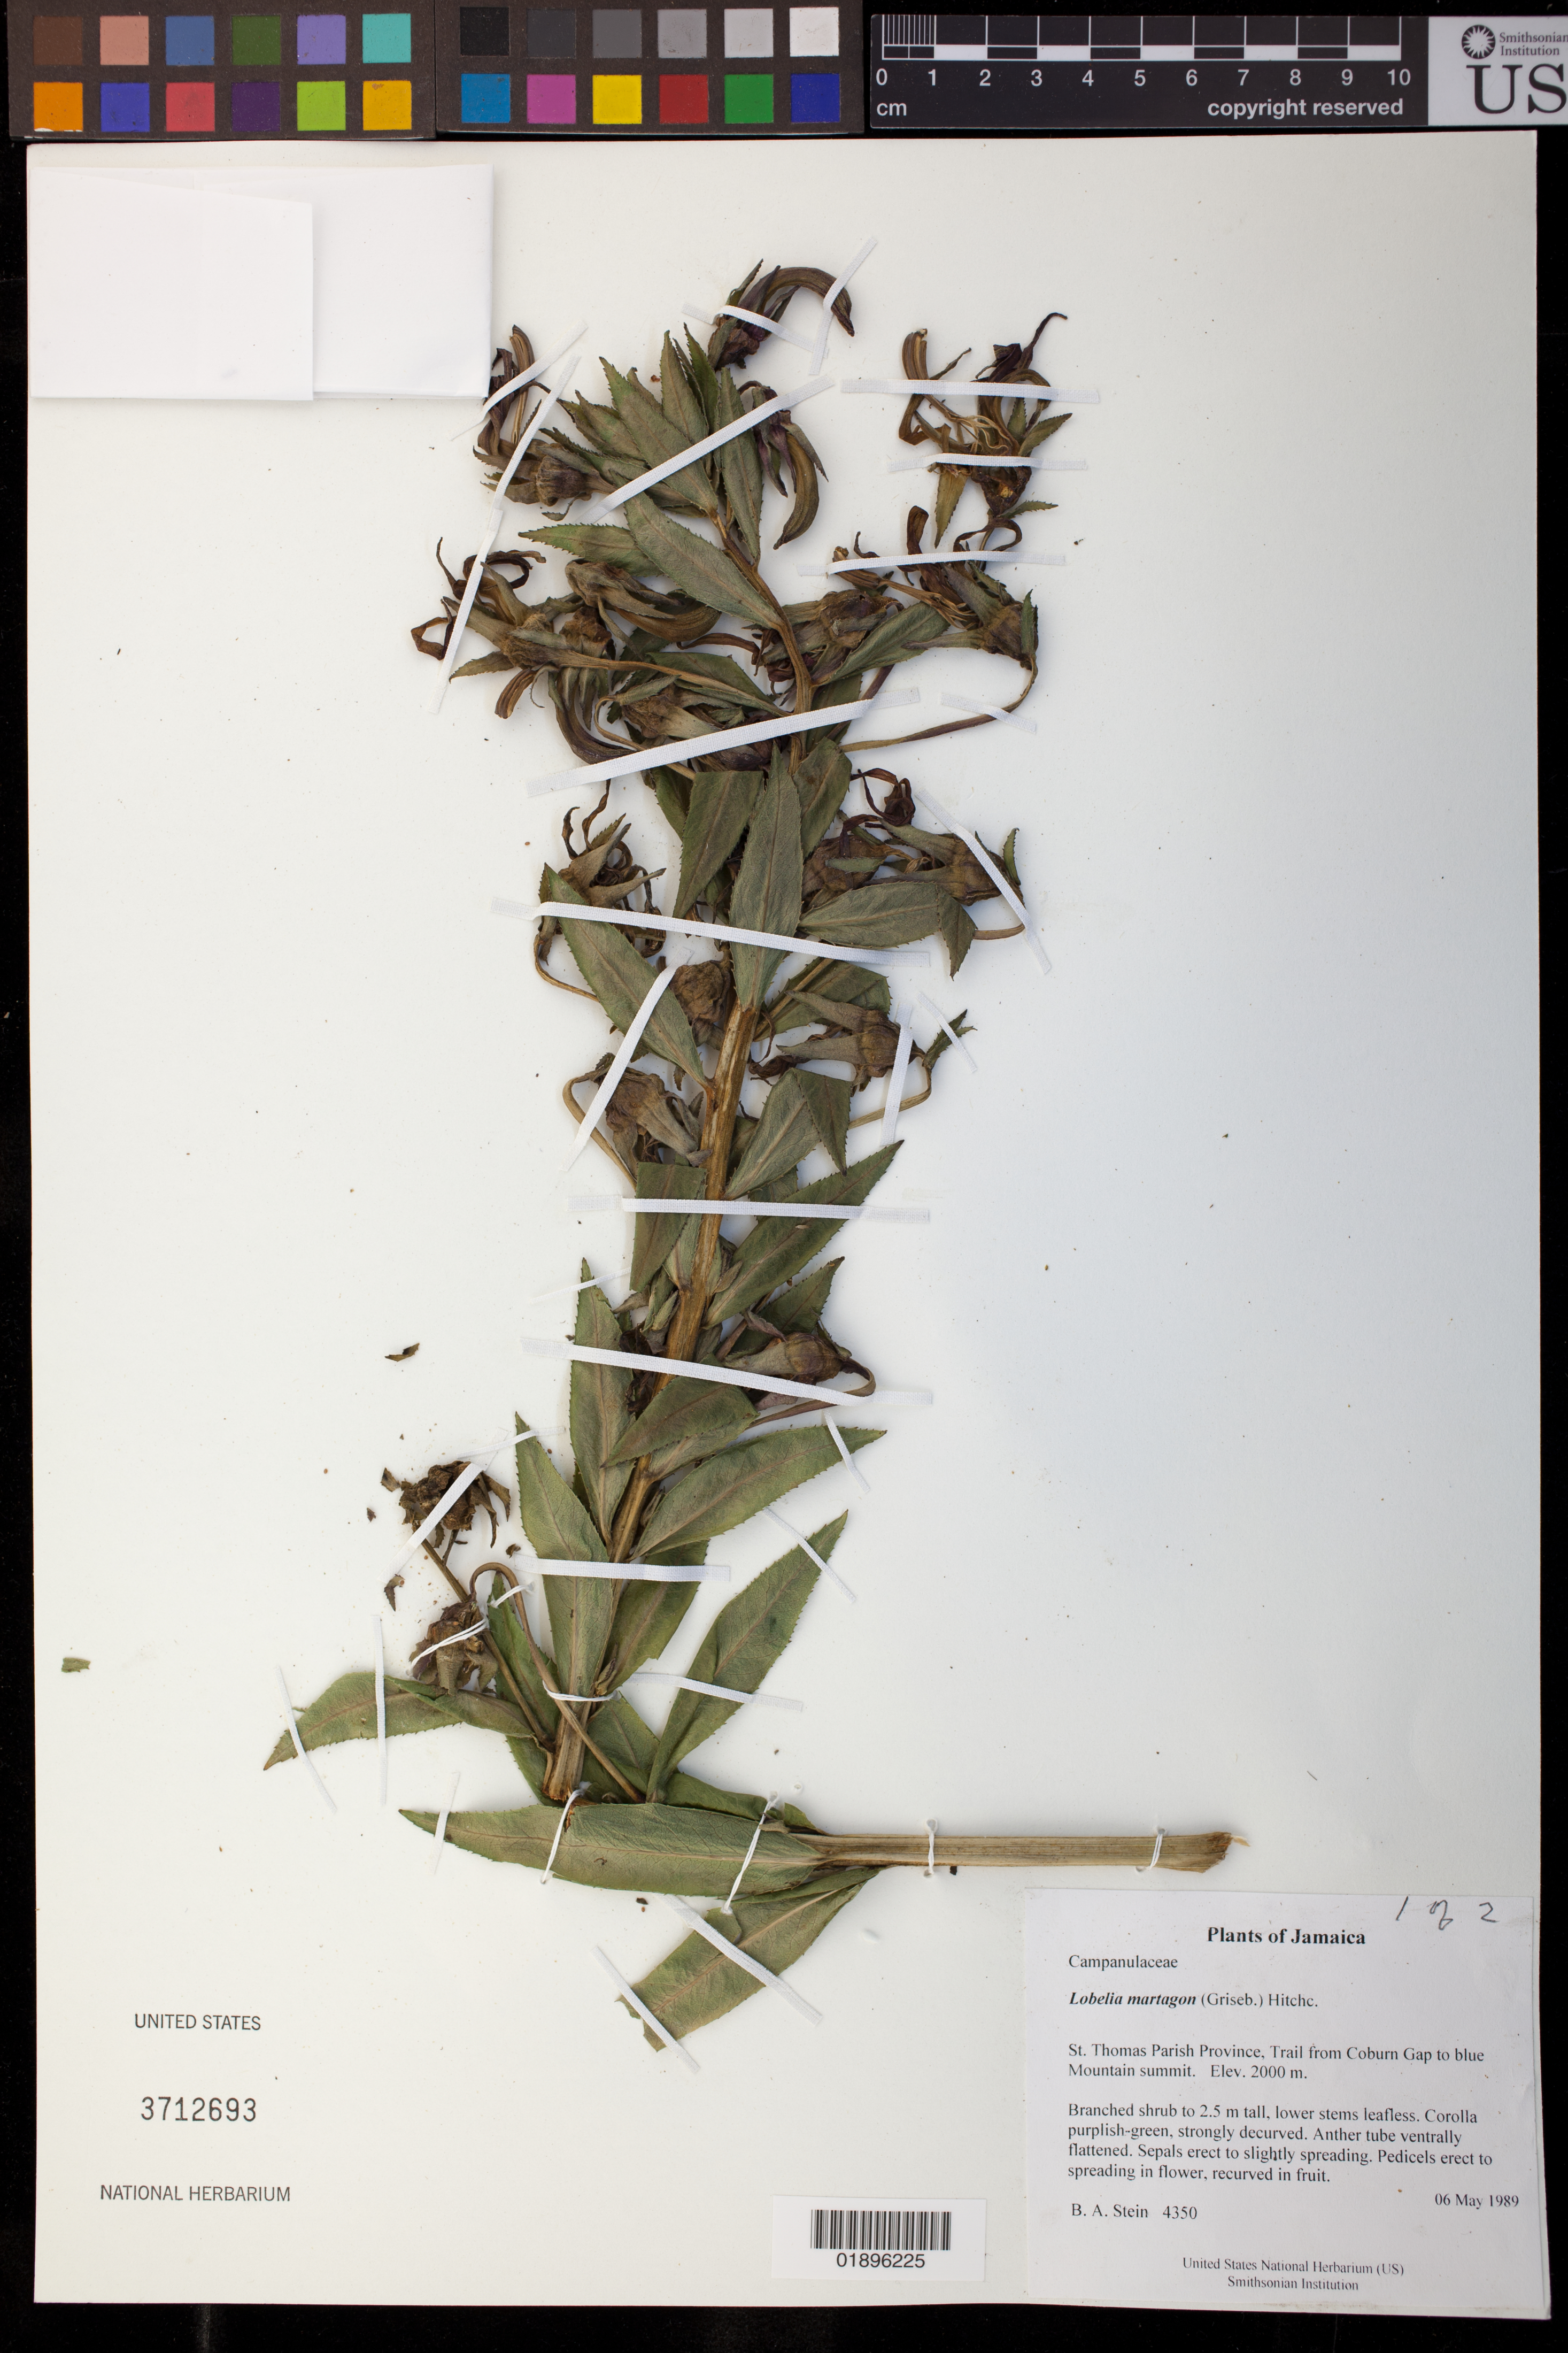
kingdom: Plantae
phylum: Tracheophyta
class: Magnoliopsida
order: Asterales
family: Campanulaceae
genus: Lobelia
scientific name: Lobelia martagon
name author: (Griseb.) Hitchc.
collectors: B. A. Stein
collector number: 4350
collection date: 1989-05-06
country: Jamaica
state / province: Saint Thomas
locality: Trail from Coburn Gap to Blue Mountain summit.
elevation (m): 2000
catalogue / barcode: US 3712693